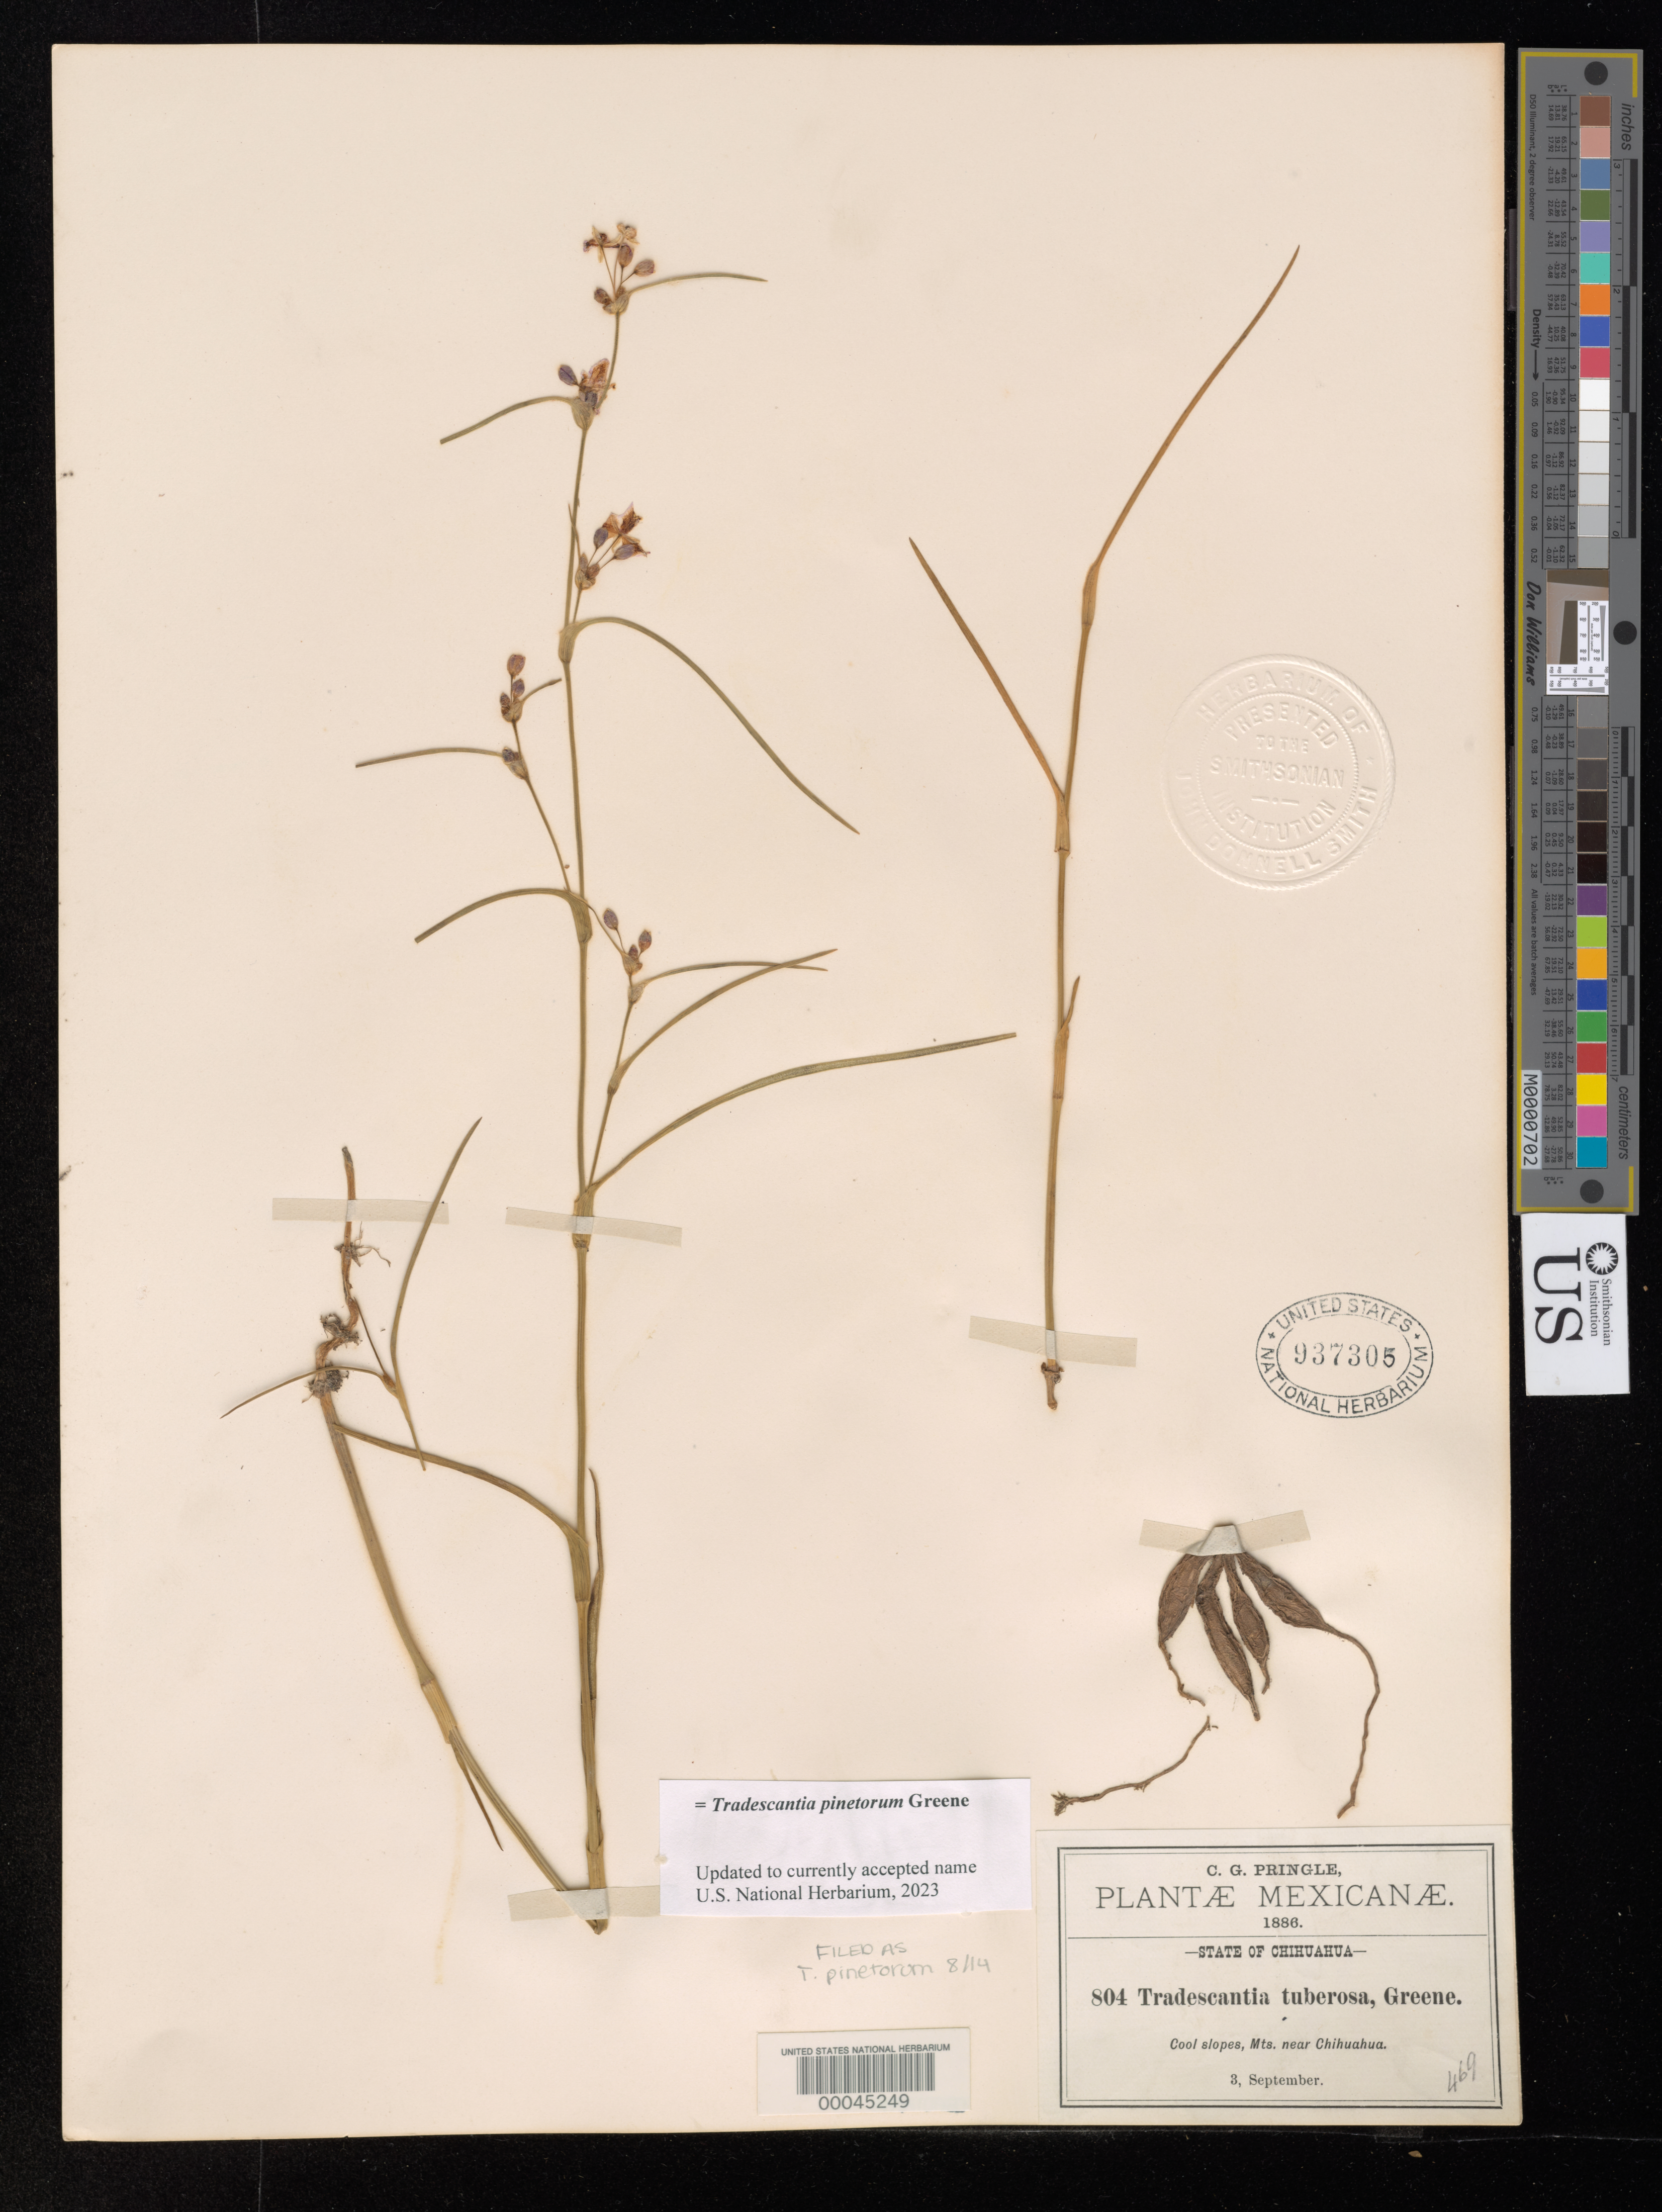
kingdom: Plantae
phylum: Tracheophyta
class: Liliopsida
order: Commelinales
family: Commelinaceae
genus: Tradescantia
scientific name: Tradescantia pinetorum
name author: Greene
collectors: C. G. Pringle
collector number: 804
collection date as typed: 03 Sep 1886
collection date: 1886-09-03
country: Mexico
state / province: Chihuahua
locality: Near Chihuahua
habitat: Cool slopes; mts.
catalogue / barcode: US 937305